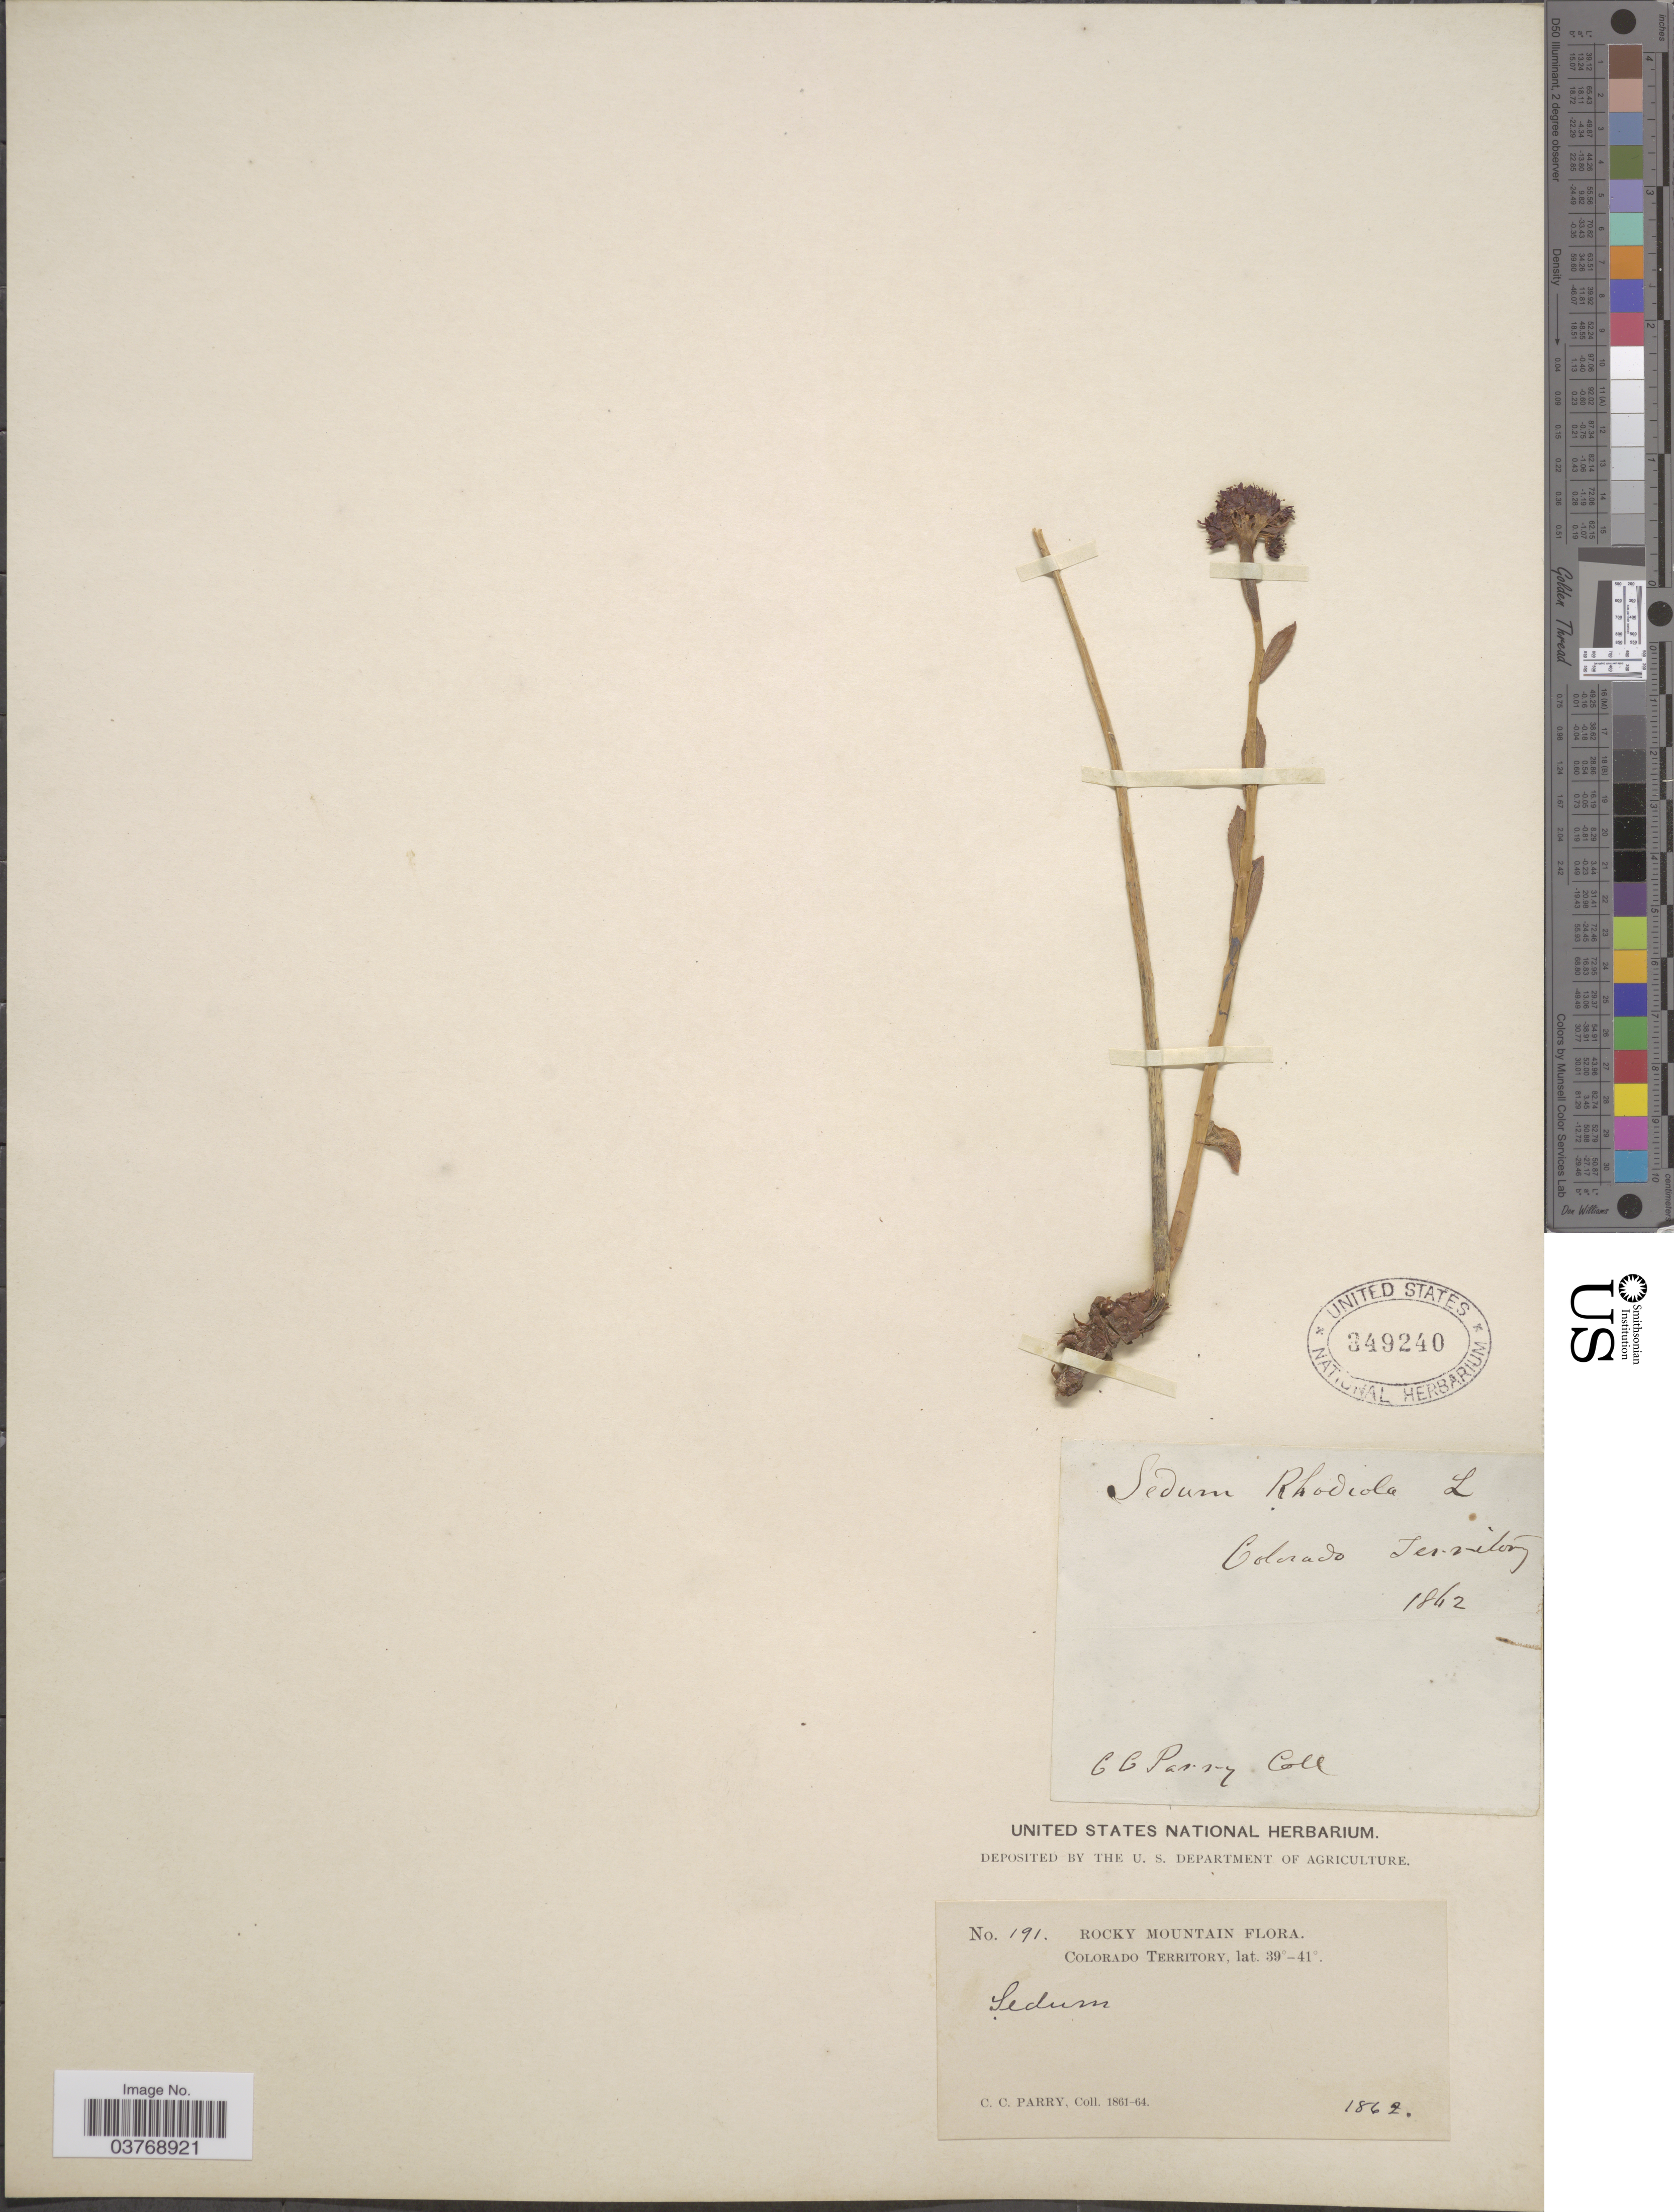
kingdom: Plantae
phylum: Tracheophyta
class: Magnoliopsida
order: Saxifragales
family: Crassulaceae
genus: Rhodiola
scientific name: Rhodiola integrifolia subsp. integrifolia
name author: Raf.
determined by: Strong, Mark T., (BOT), Smithsonian Institution - National Museum of Natural History (UNITED STATES)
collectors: C. C. Parry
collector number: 191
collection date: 1862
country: United States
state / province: Colorado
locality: Rocky Mountain. Colorado Territory.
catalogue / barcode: US 349240